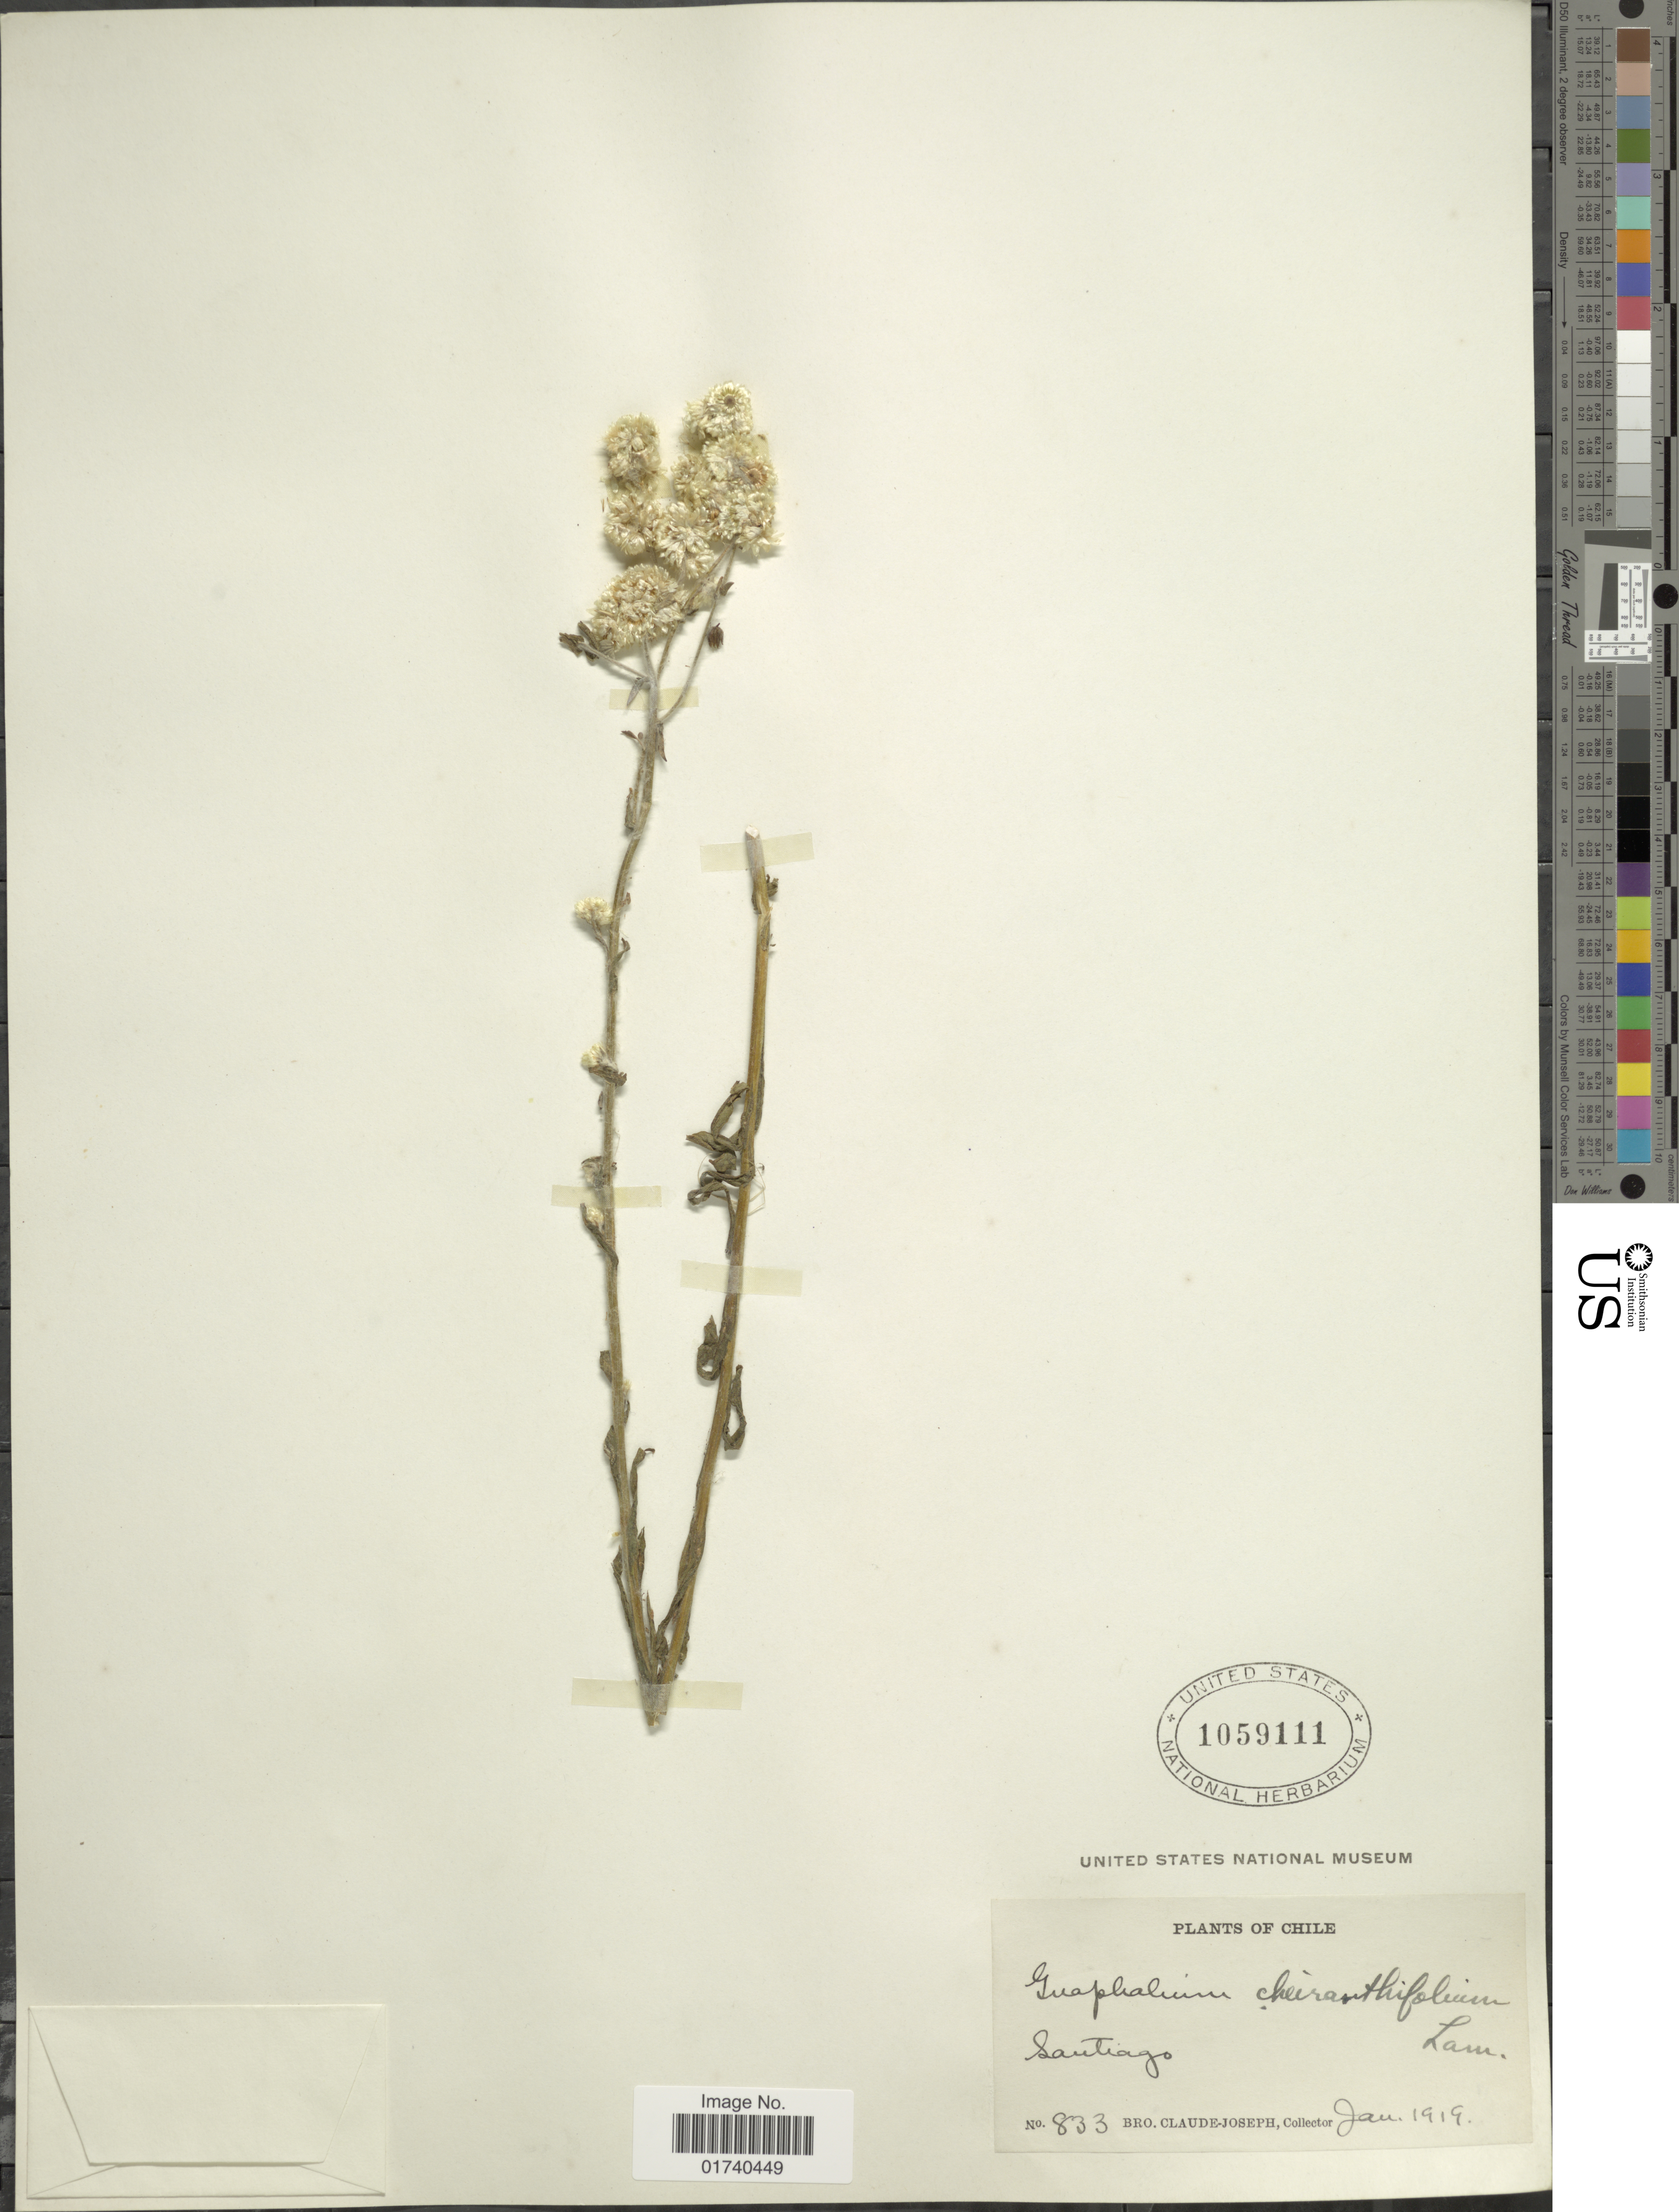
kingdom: Plantae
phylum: Tracheophyta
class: Magnoliopsida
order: Asterales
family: Asteraceae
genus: Pseudognaphalium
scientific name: Pseudognaphalium cheiranthifolium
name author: (Lam.) Hilliard & B.L. Burtt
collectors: Bro. Claude-Joseph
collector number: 833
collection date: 1919-01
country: Chile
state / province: Región Metropolitana (RM)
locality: Santiago.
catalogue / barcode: US 1059111